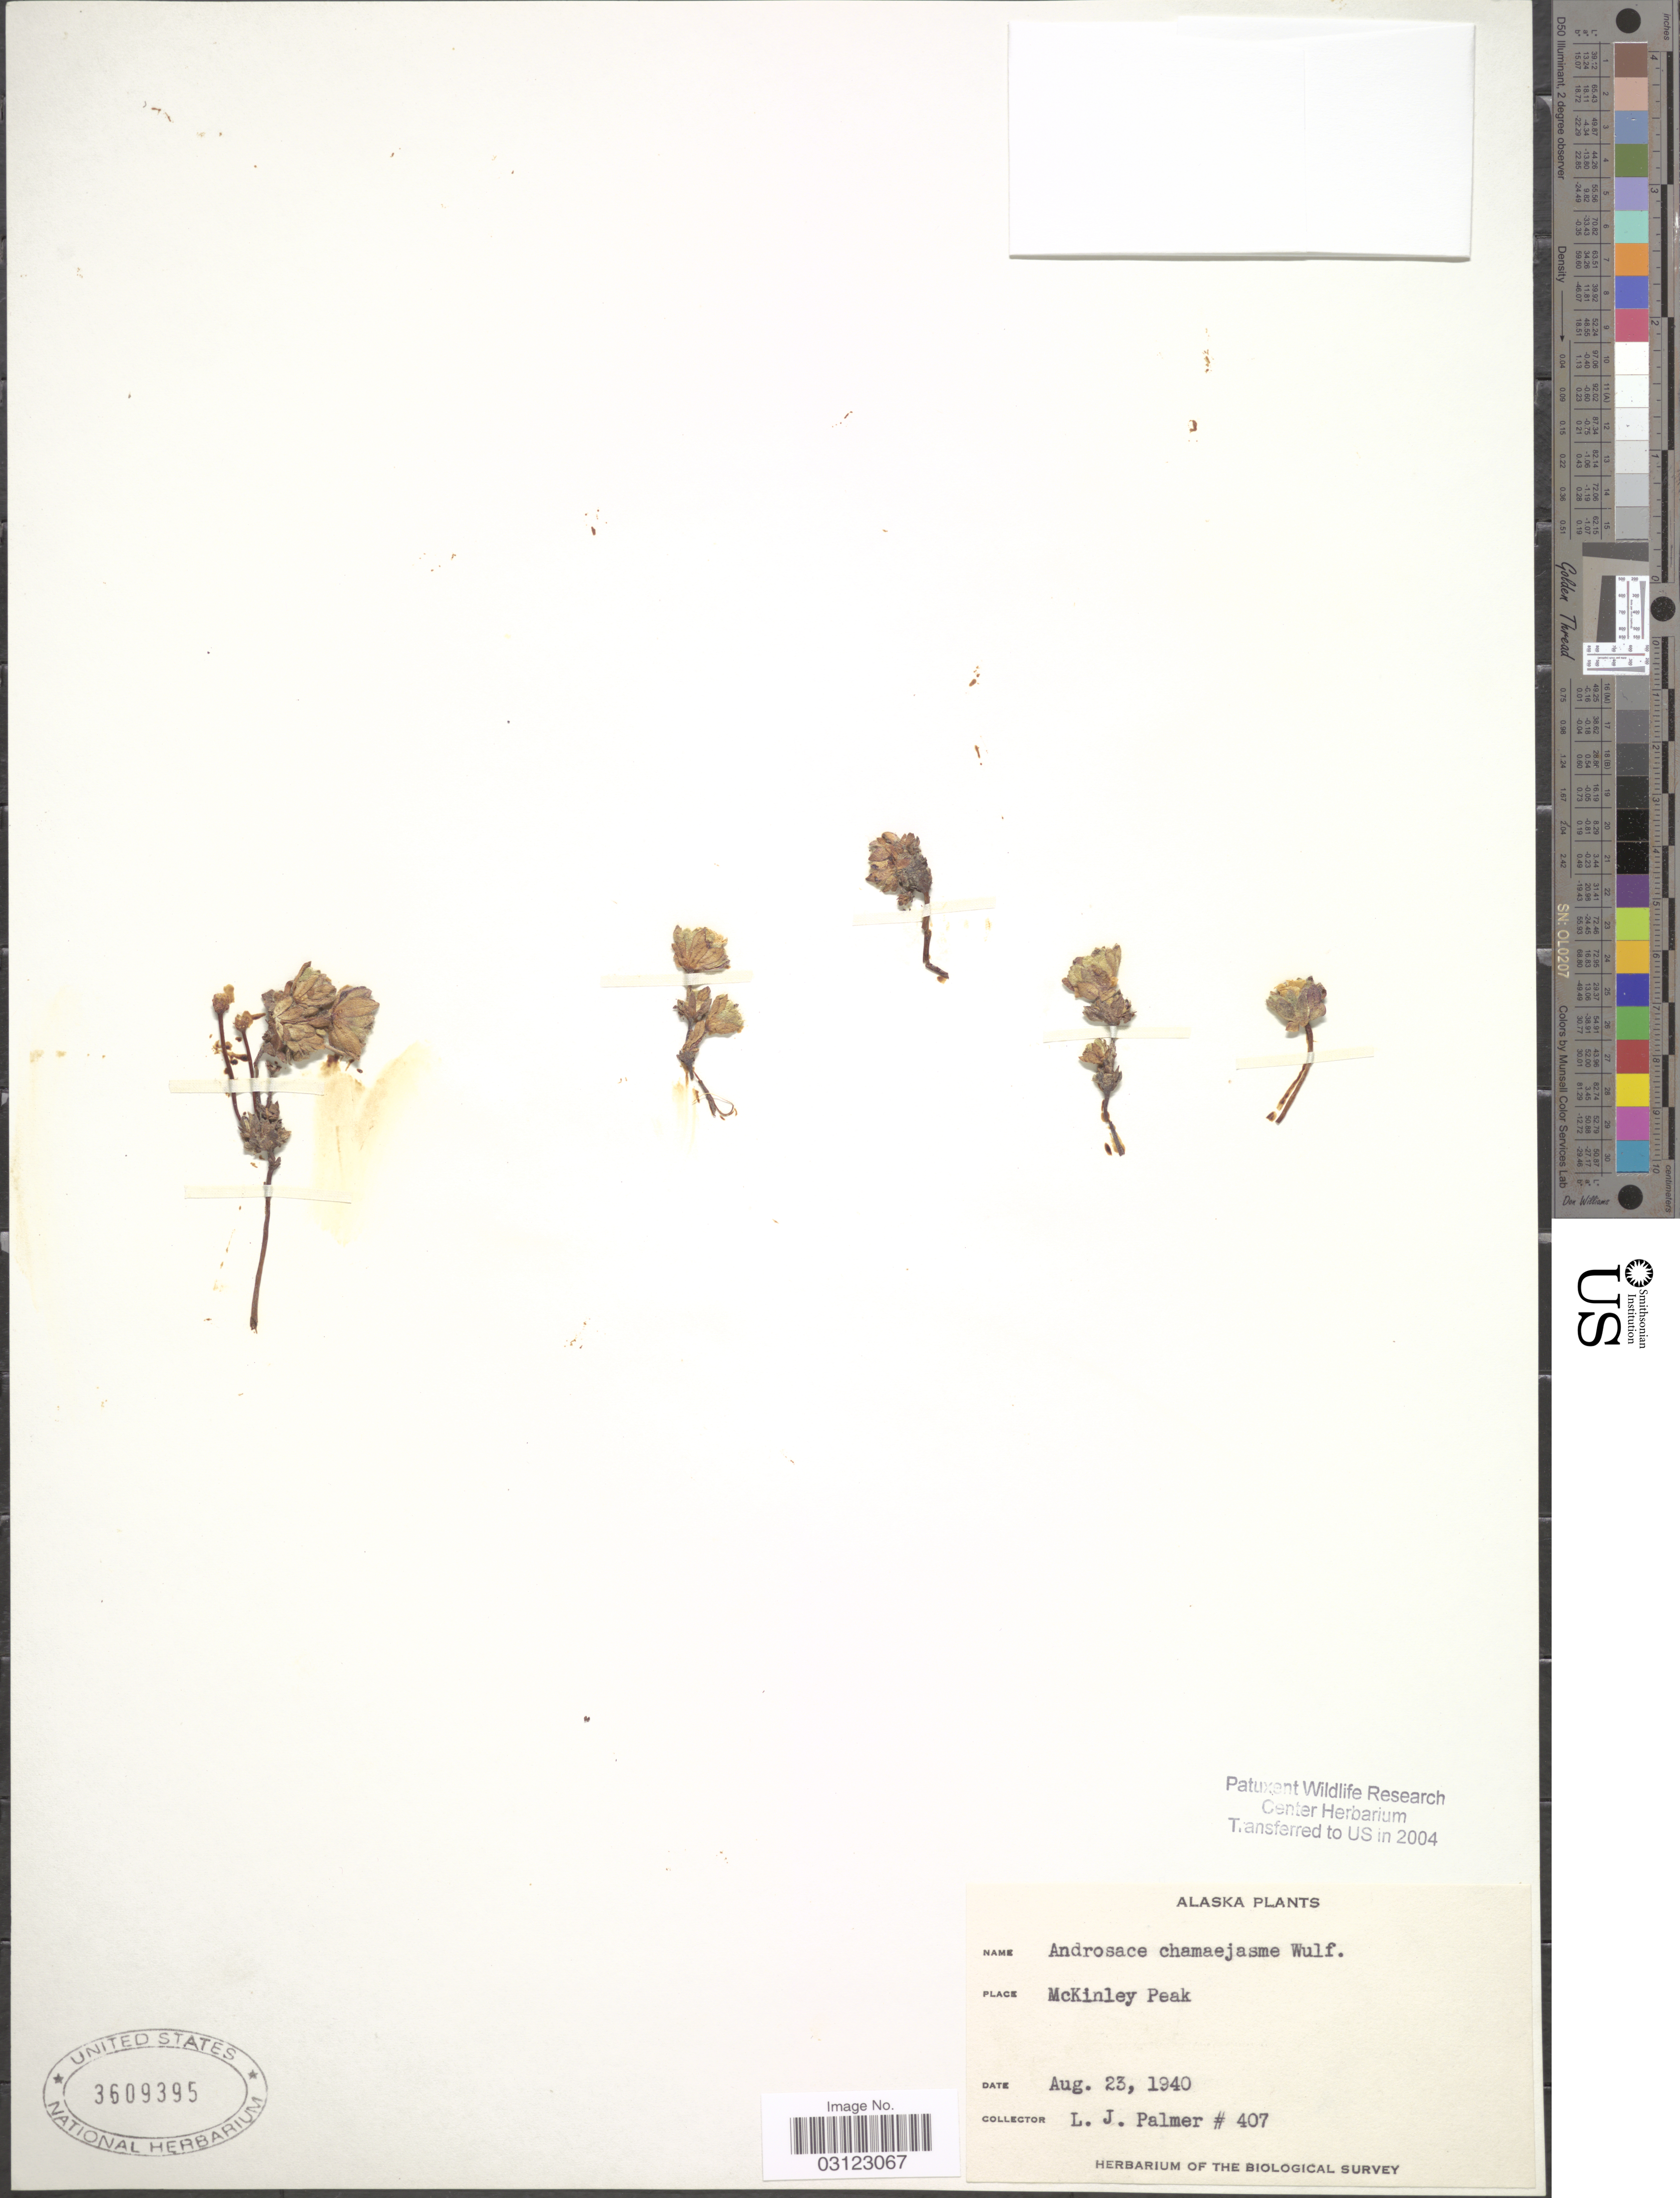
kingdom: Plantae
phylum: Tracheophyta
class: Magnoliopsida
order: Ericales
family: Primulaceae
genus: Androsace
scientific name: Androsace chamaejasme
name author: Wulfen ex Host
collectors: L. J. Palmer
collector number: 407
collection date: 1940-08-23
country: United States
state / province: Alaska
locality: McKinley Peak.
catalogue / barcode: US 3609395